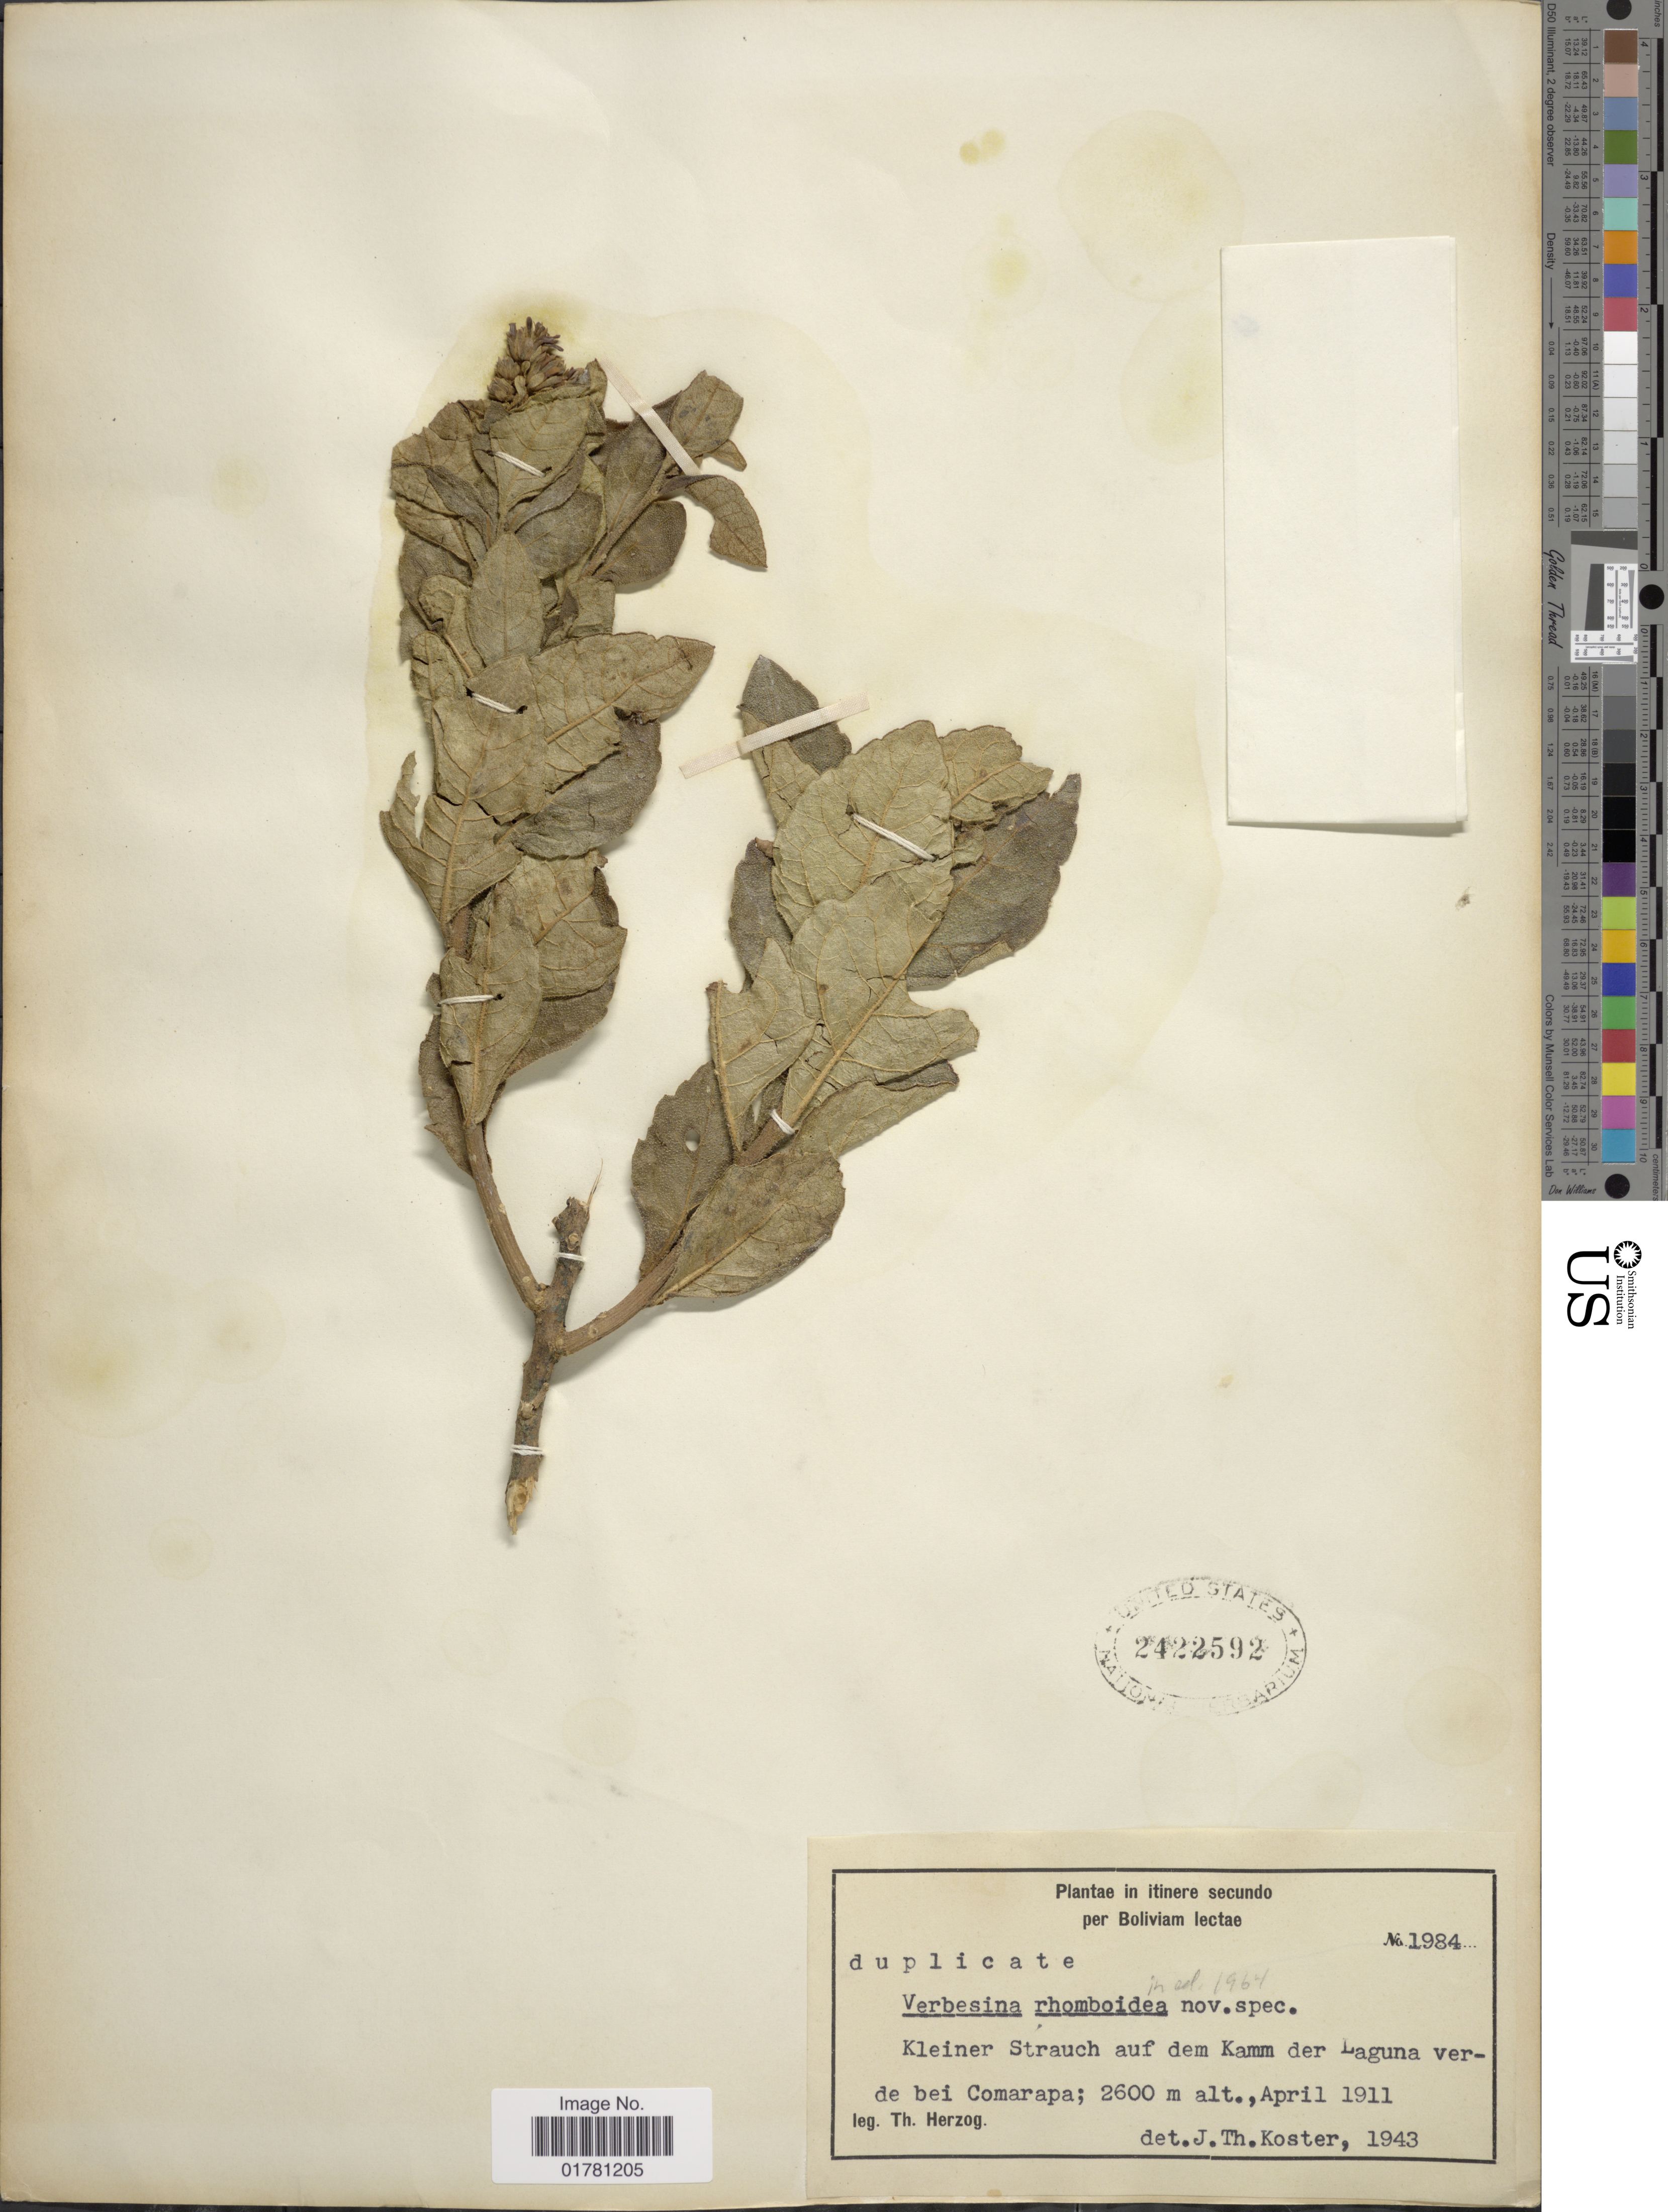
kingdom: Plantae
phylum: Tracheophyta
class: Magnoliopsida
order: Asterales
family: Asteraceae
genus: Verbesina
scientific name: Verbesina rhomboidea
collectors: T. K. J. Herzog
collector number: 1984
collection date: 1911-04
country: Bolivia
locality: Kleiner Strauch auf dem Kamm der Laguna verde bei Coarapa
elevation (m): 2600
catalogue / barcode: US 2422592